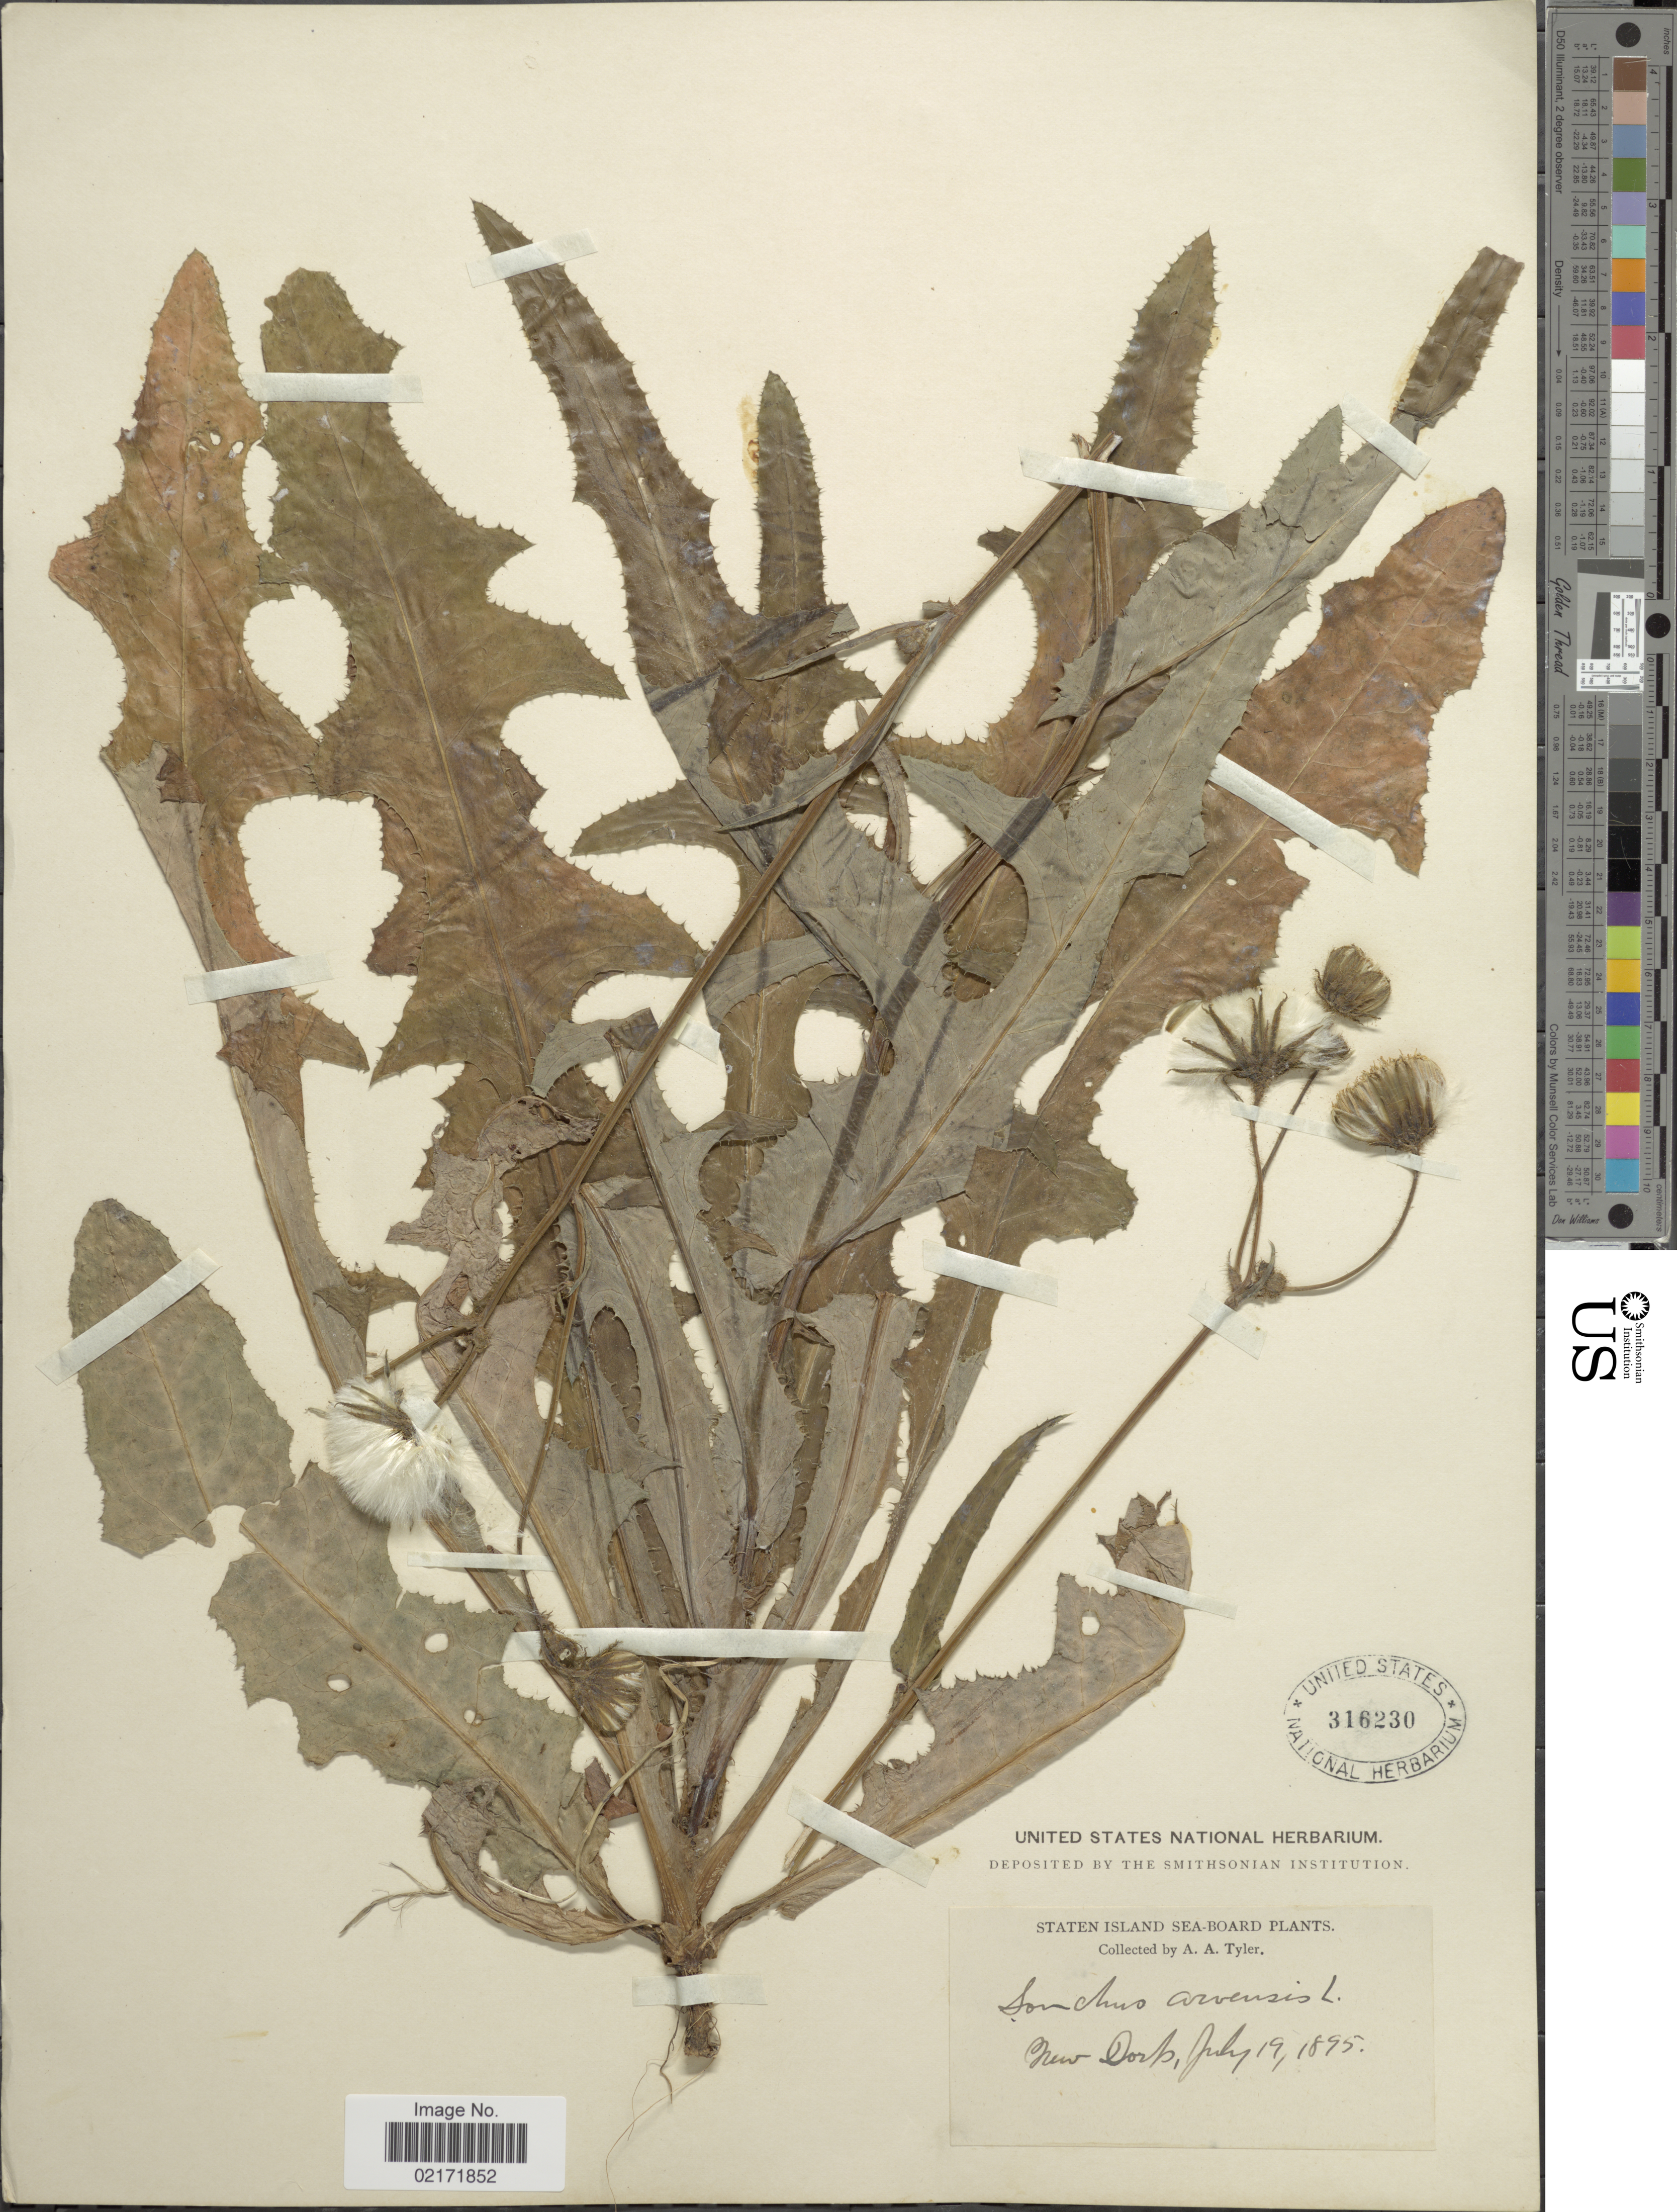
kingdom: Plantae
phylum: Tracheophyta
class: Magnoliopsida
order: Asterales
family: Asteraceae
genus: Sonchus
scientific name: Sonchus arvensis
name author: L.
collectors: A. Tyler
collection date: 1895-07-19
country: United States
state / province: New York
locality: Staten Island Sea-Bord.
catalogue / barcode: US 316230